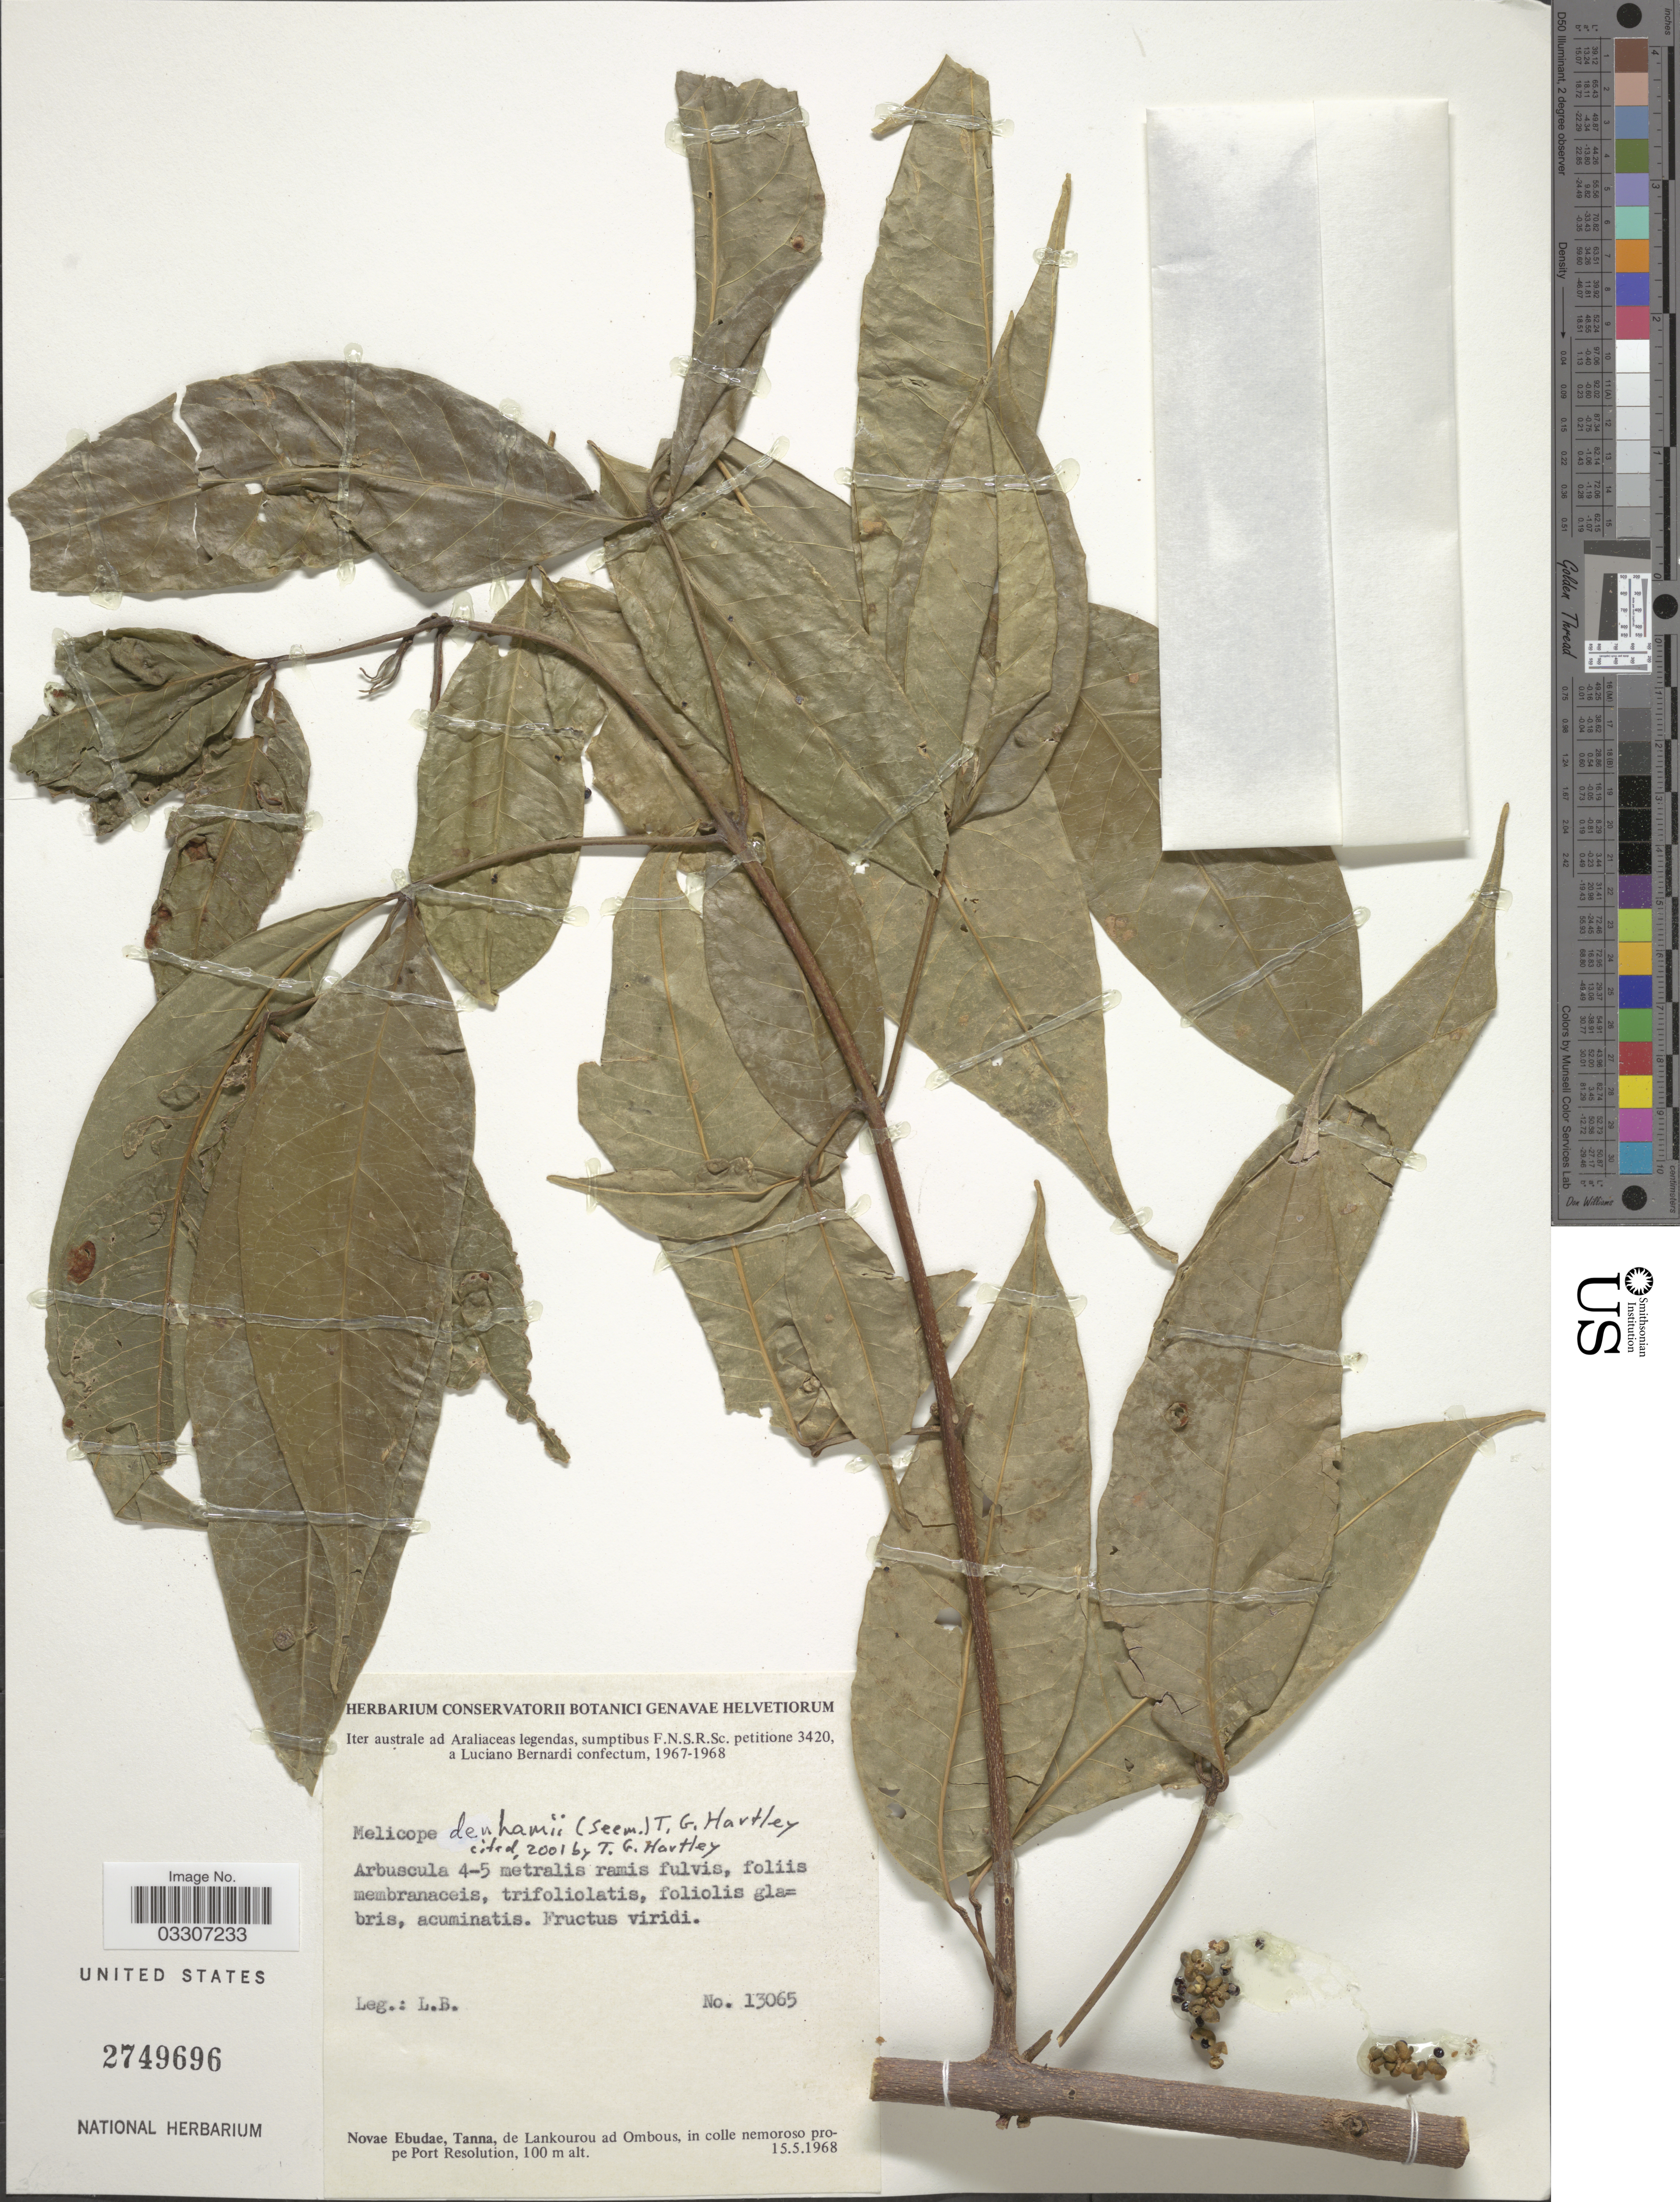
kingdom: Plantae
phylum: Tracheophyta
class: Magnoliopsida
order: Sapindales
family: Rutaceae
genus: Melicope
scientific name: Melicope denhamii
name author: (Seem.) T.G. Hartley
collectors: L. Bernardi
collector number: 13065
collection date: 1968-05-15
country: Vanuatu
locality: Novae Ebudae, Tanna, de Lankourou ad Ombous, in colle nemoroso prope Port Resolution.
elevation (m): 100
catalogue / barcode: US 2749696